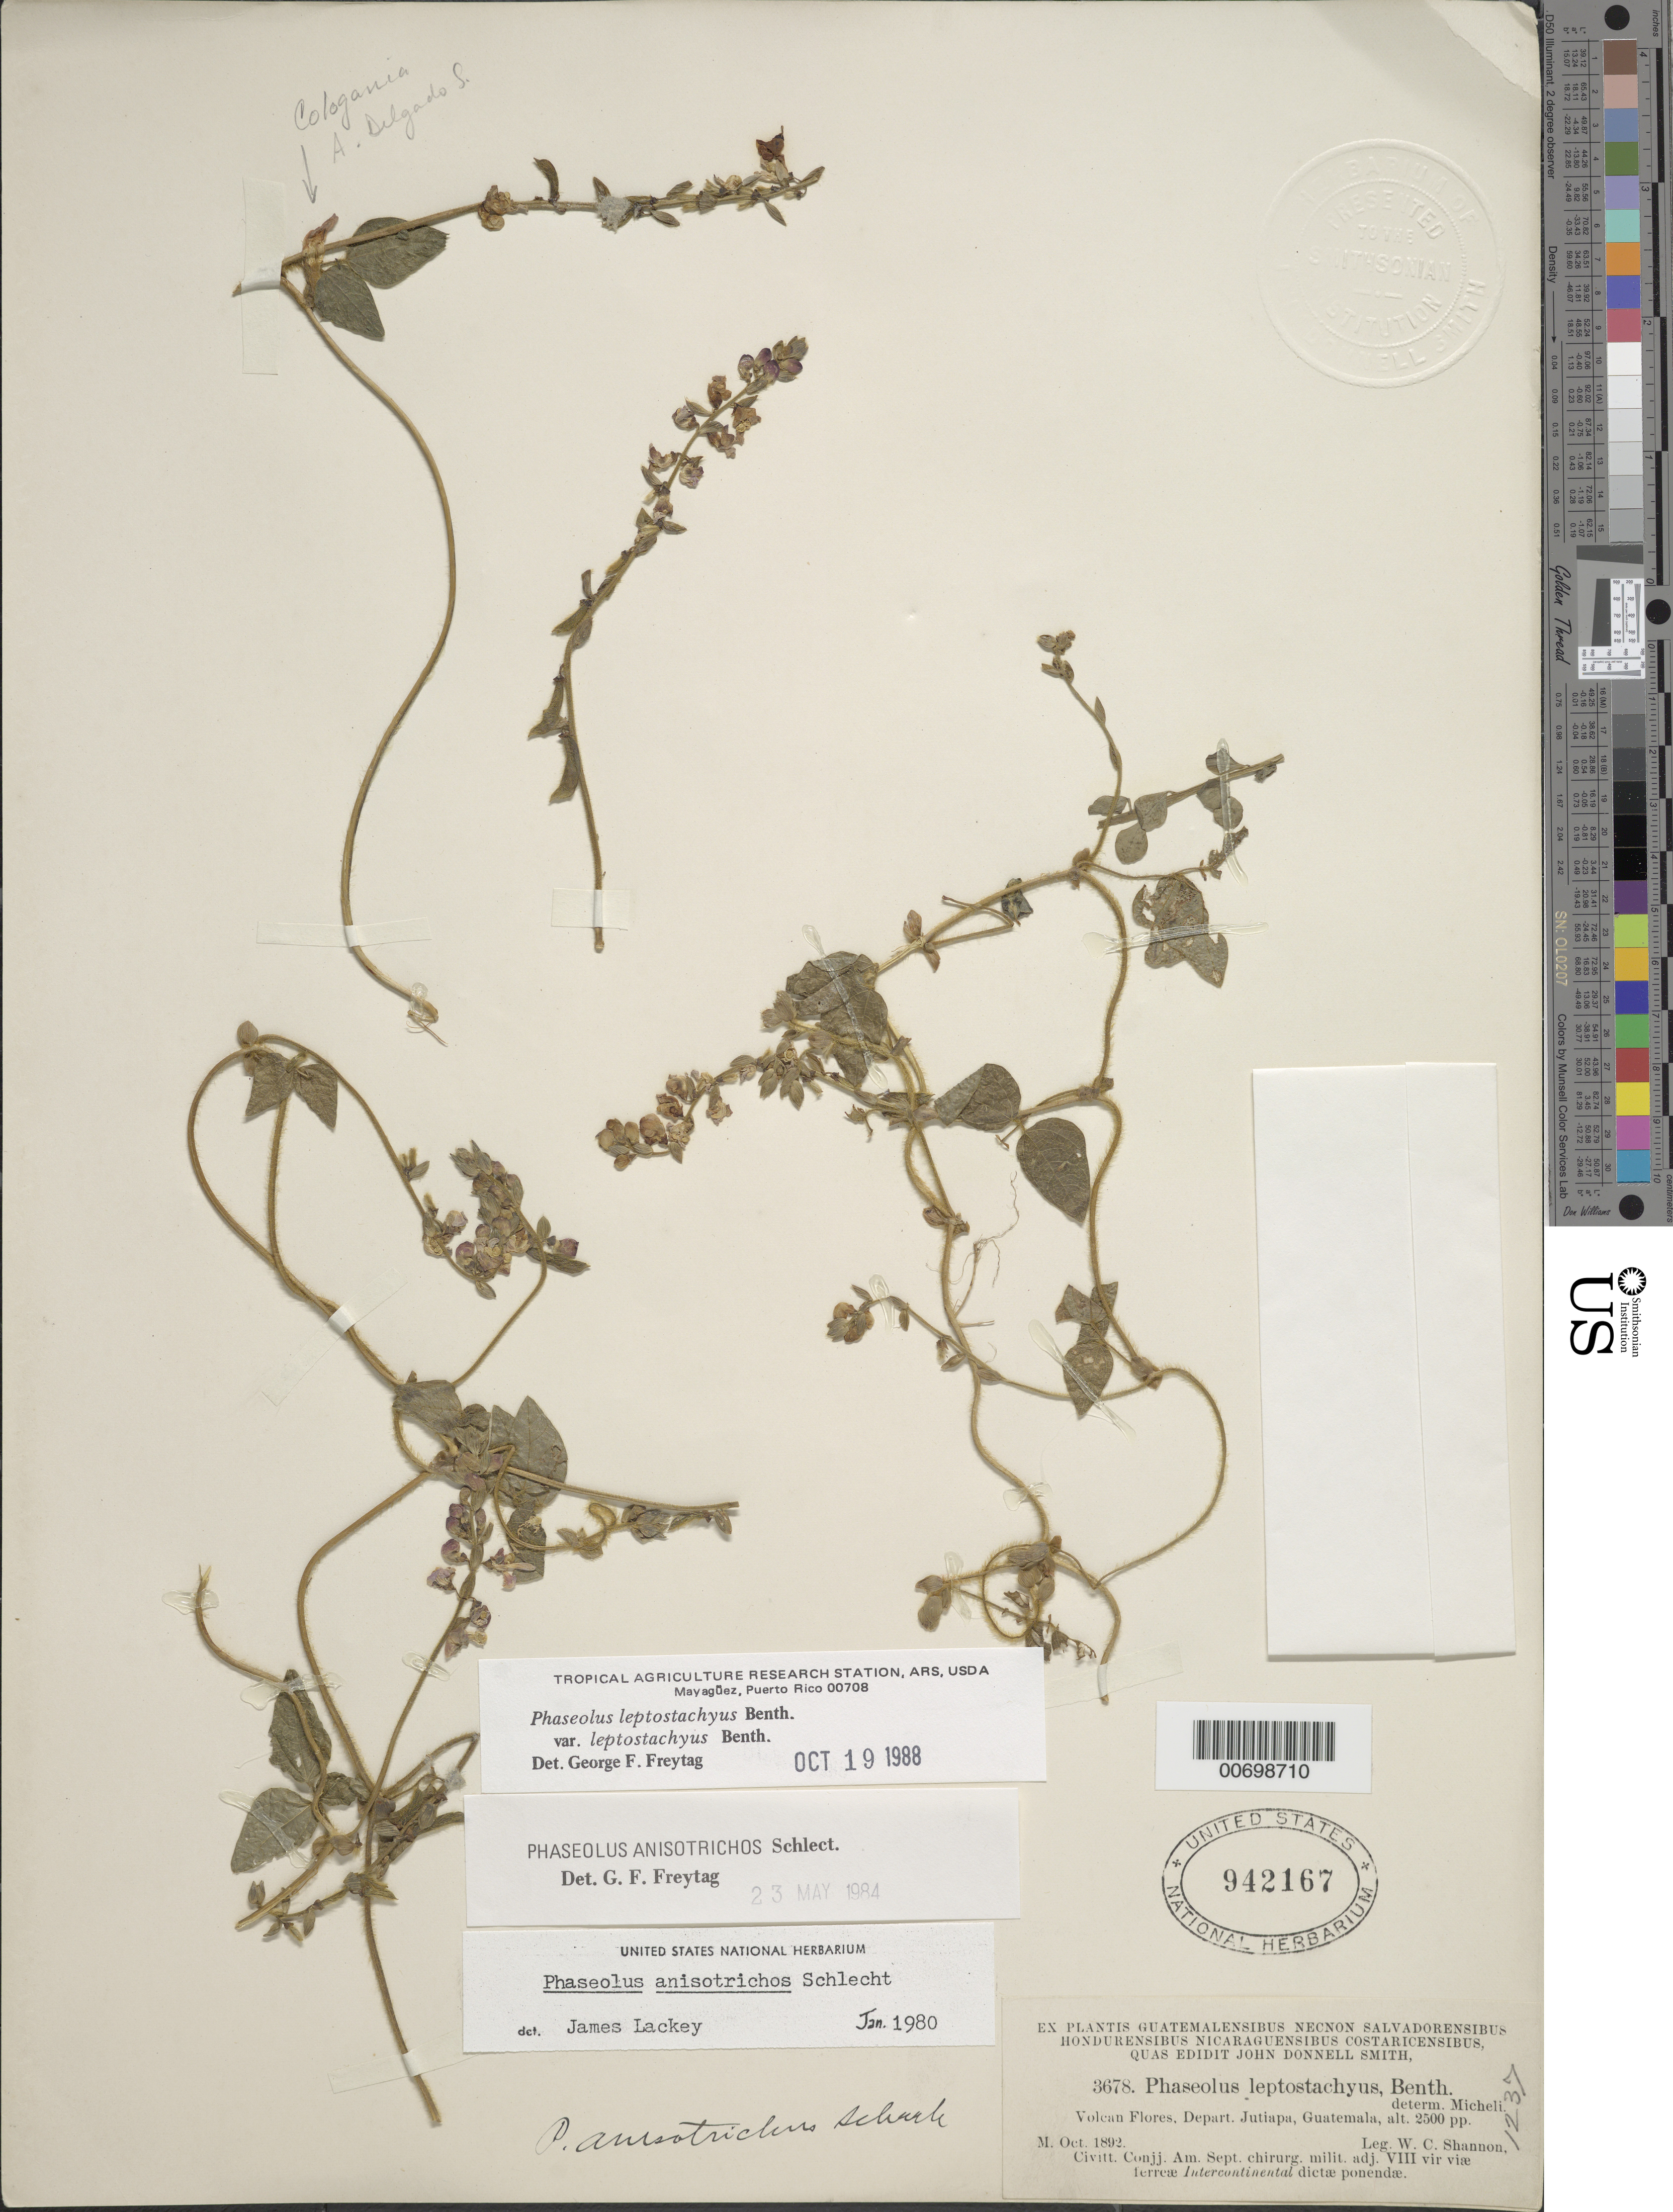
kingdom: Plantae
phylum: Tracheophyta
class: Magnoliopsida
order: Fabales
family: Fabaceae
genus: Phaseolus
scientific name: Phaseolus leptostachyus var. leptostachyus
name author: Benth.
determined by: Freytag, G. F.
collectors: W. C. Shannon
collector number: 3678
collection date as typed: Oct 1892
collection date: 1892-10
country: Guatemala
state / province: Jutiapa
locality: Volcan Flores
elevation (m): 762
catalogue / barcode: US 942167